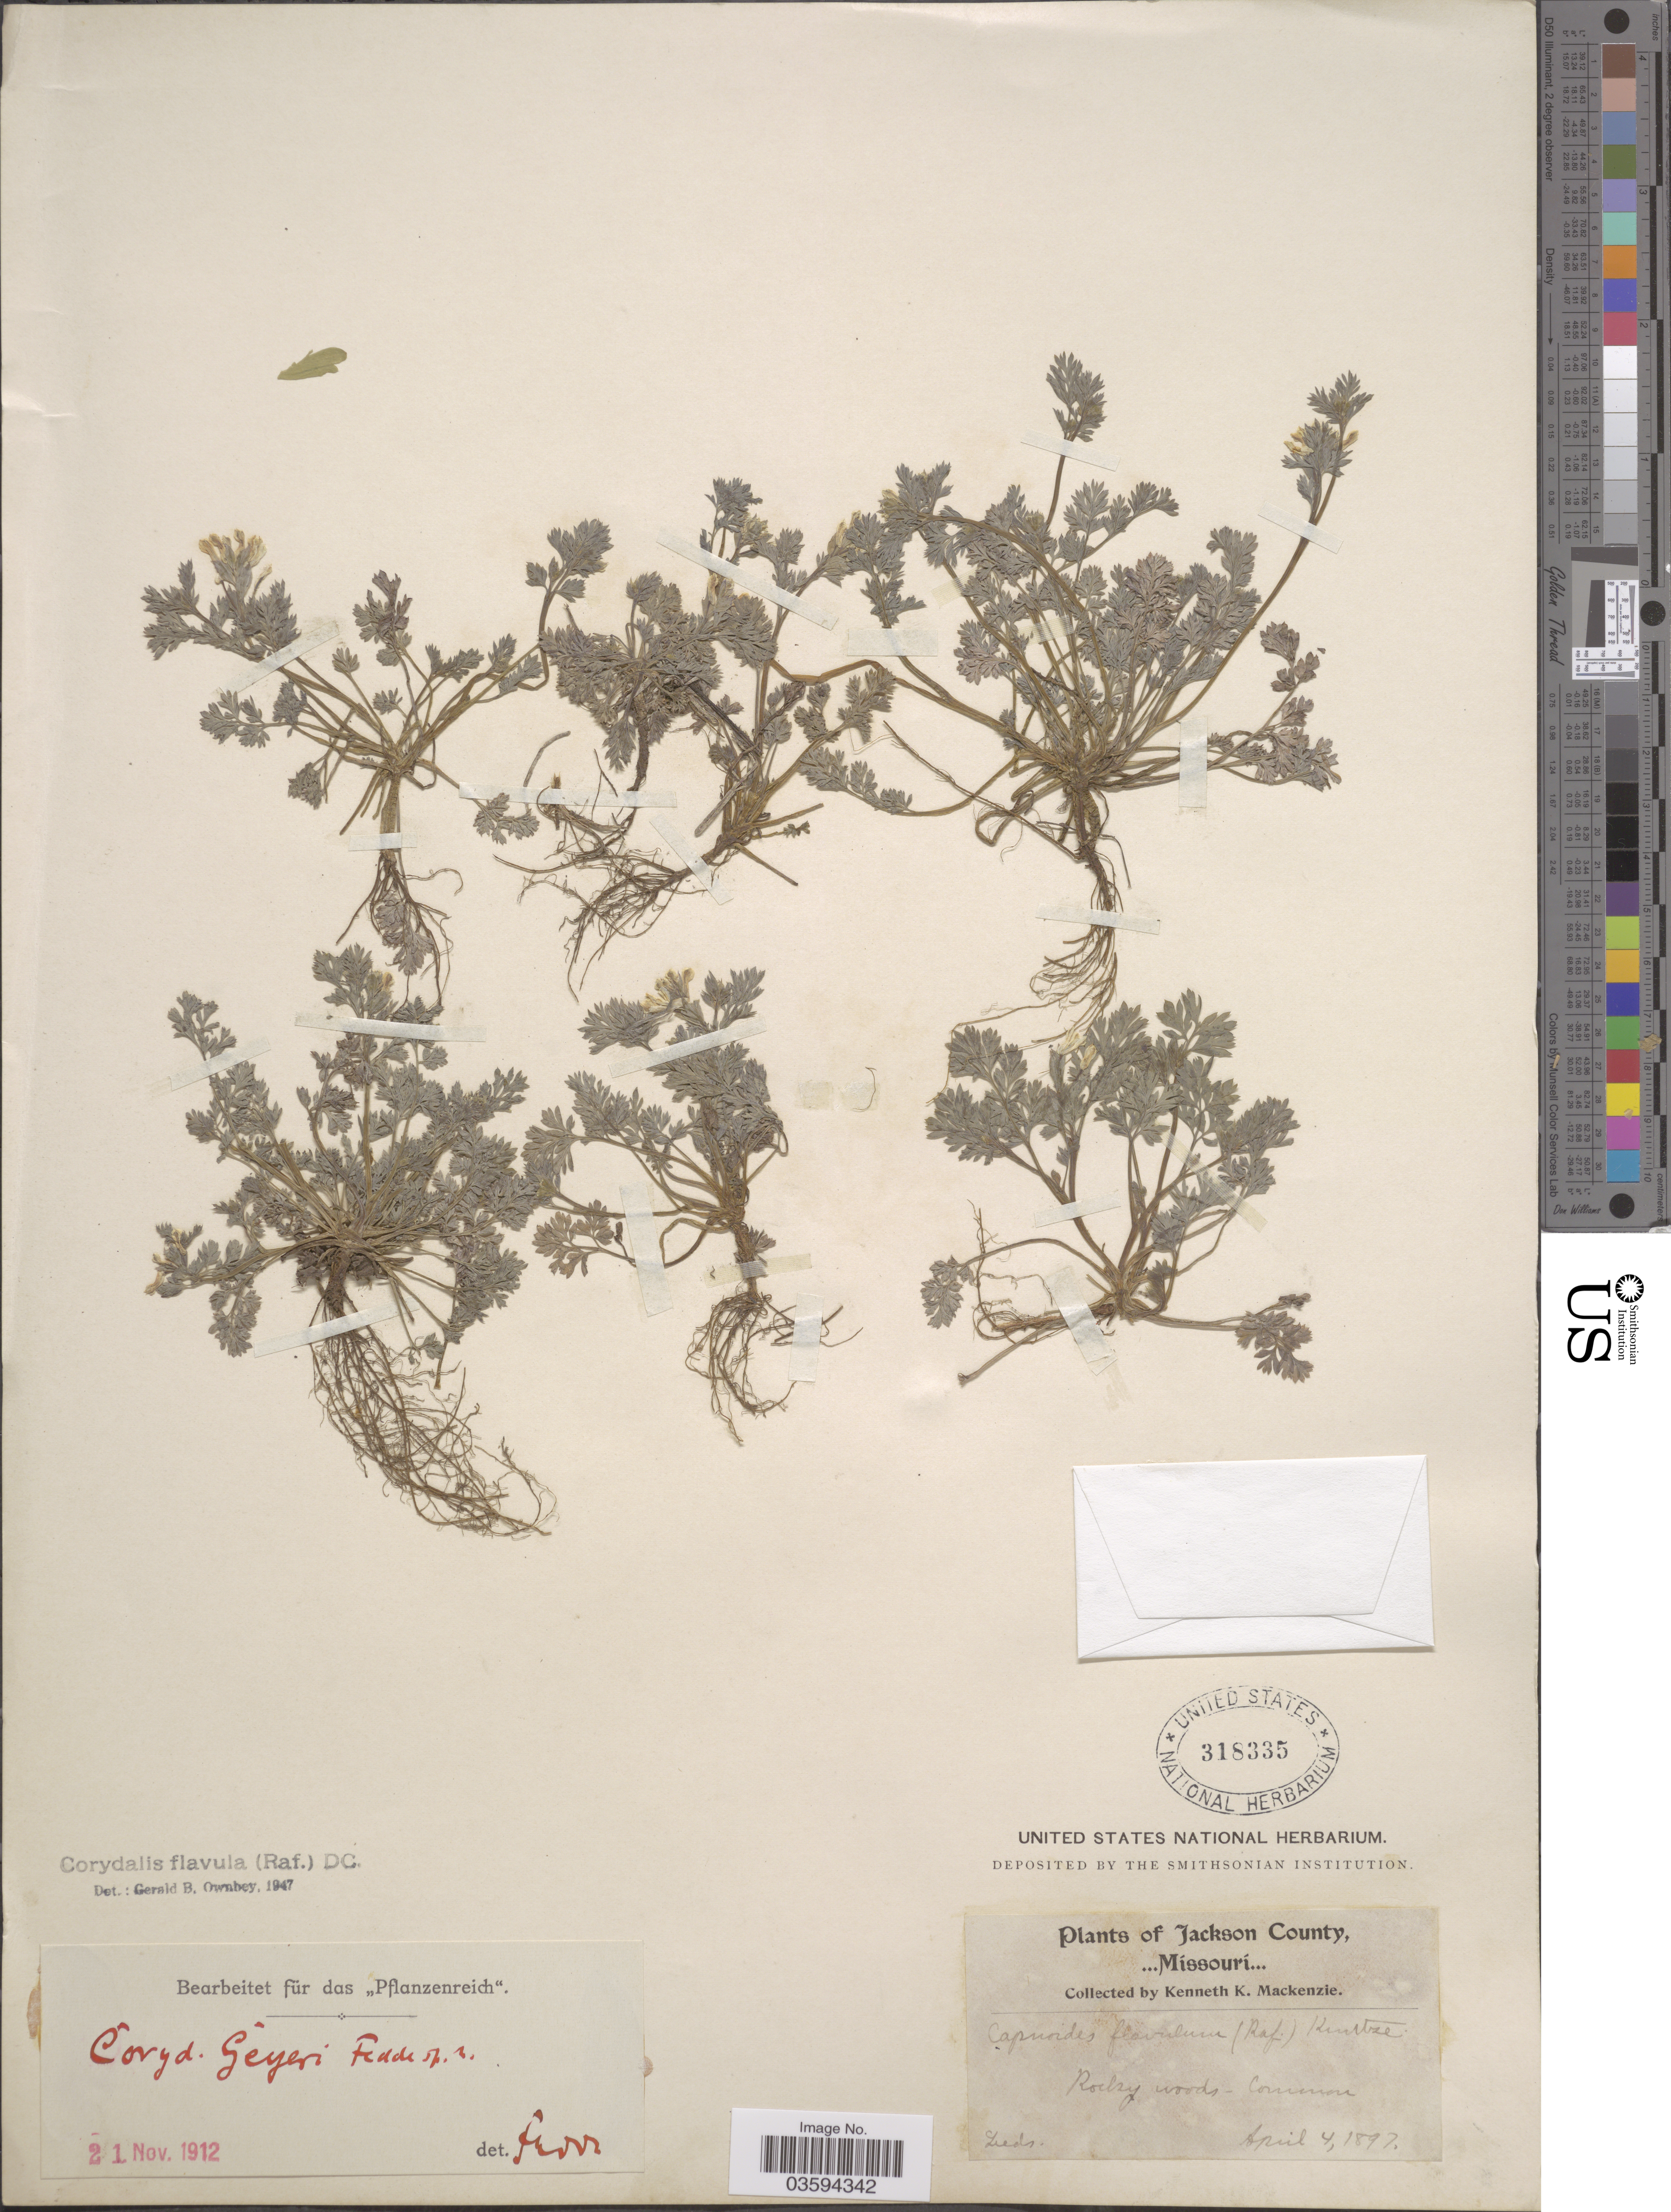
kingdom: Plantae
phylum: Tracheophyta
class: Magnoliopsida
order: Ranunculales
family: Papaveraceae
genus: Corydalis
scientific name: Corydalis flavula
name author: (Raf.) DC.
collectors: K. K. Mackenzie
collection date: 1897-04-04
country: United States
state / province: Missouri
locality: Jackson County.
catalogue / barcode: US 318335